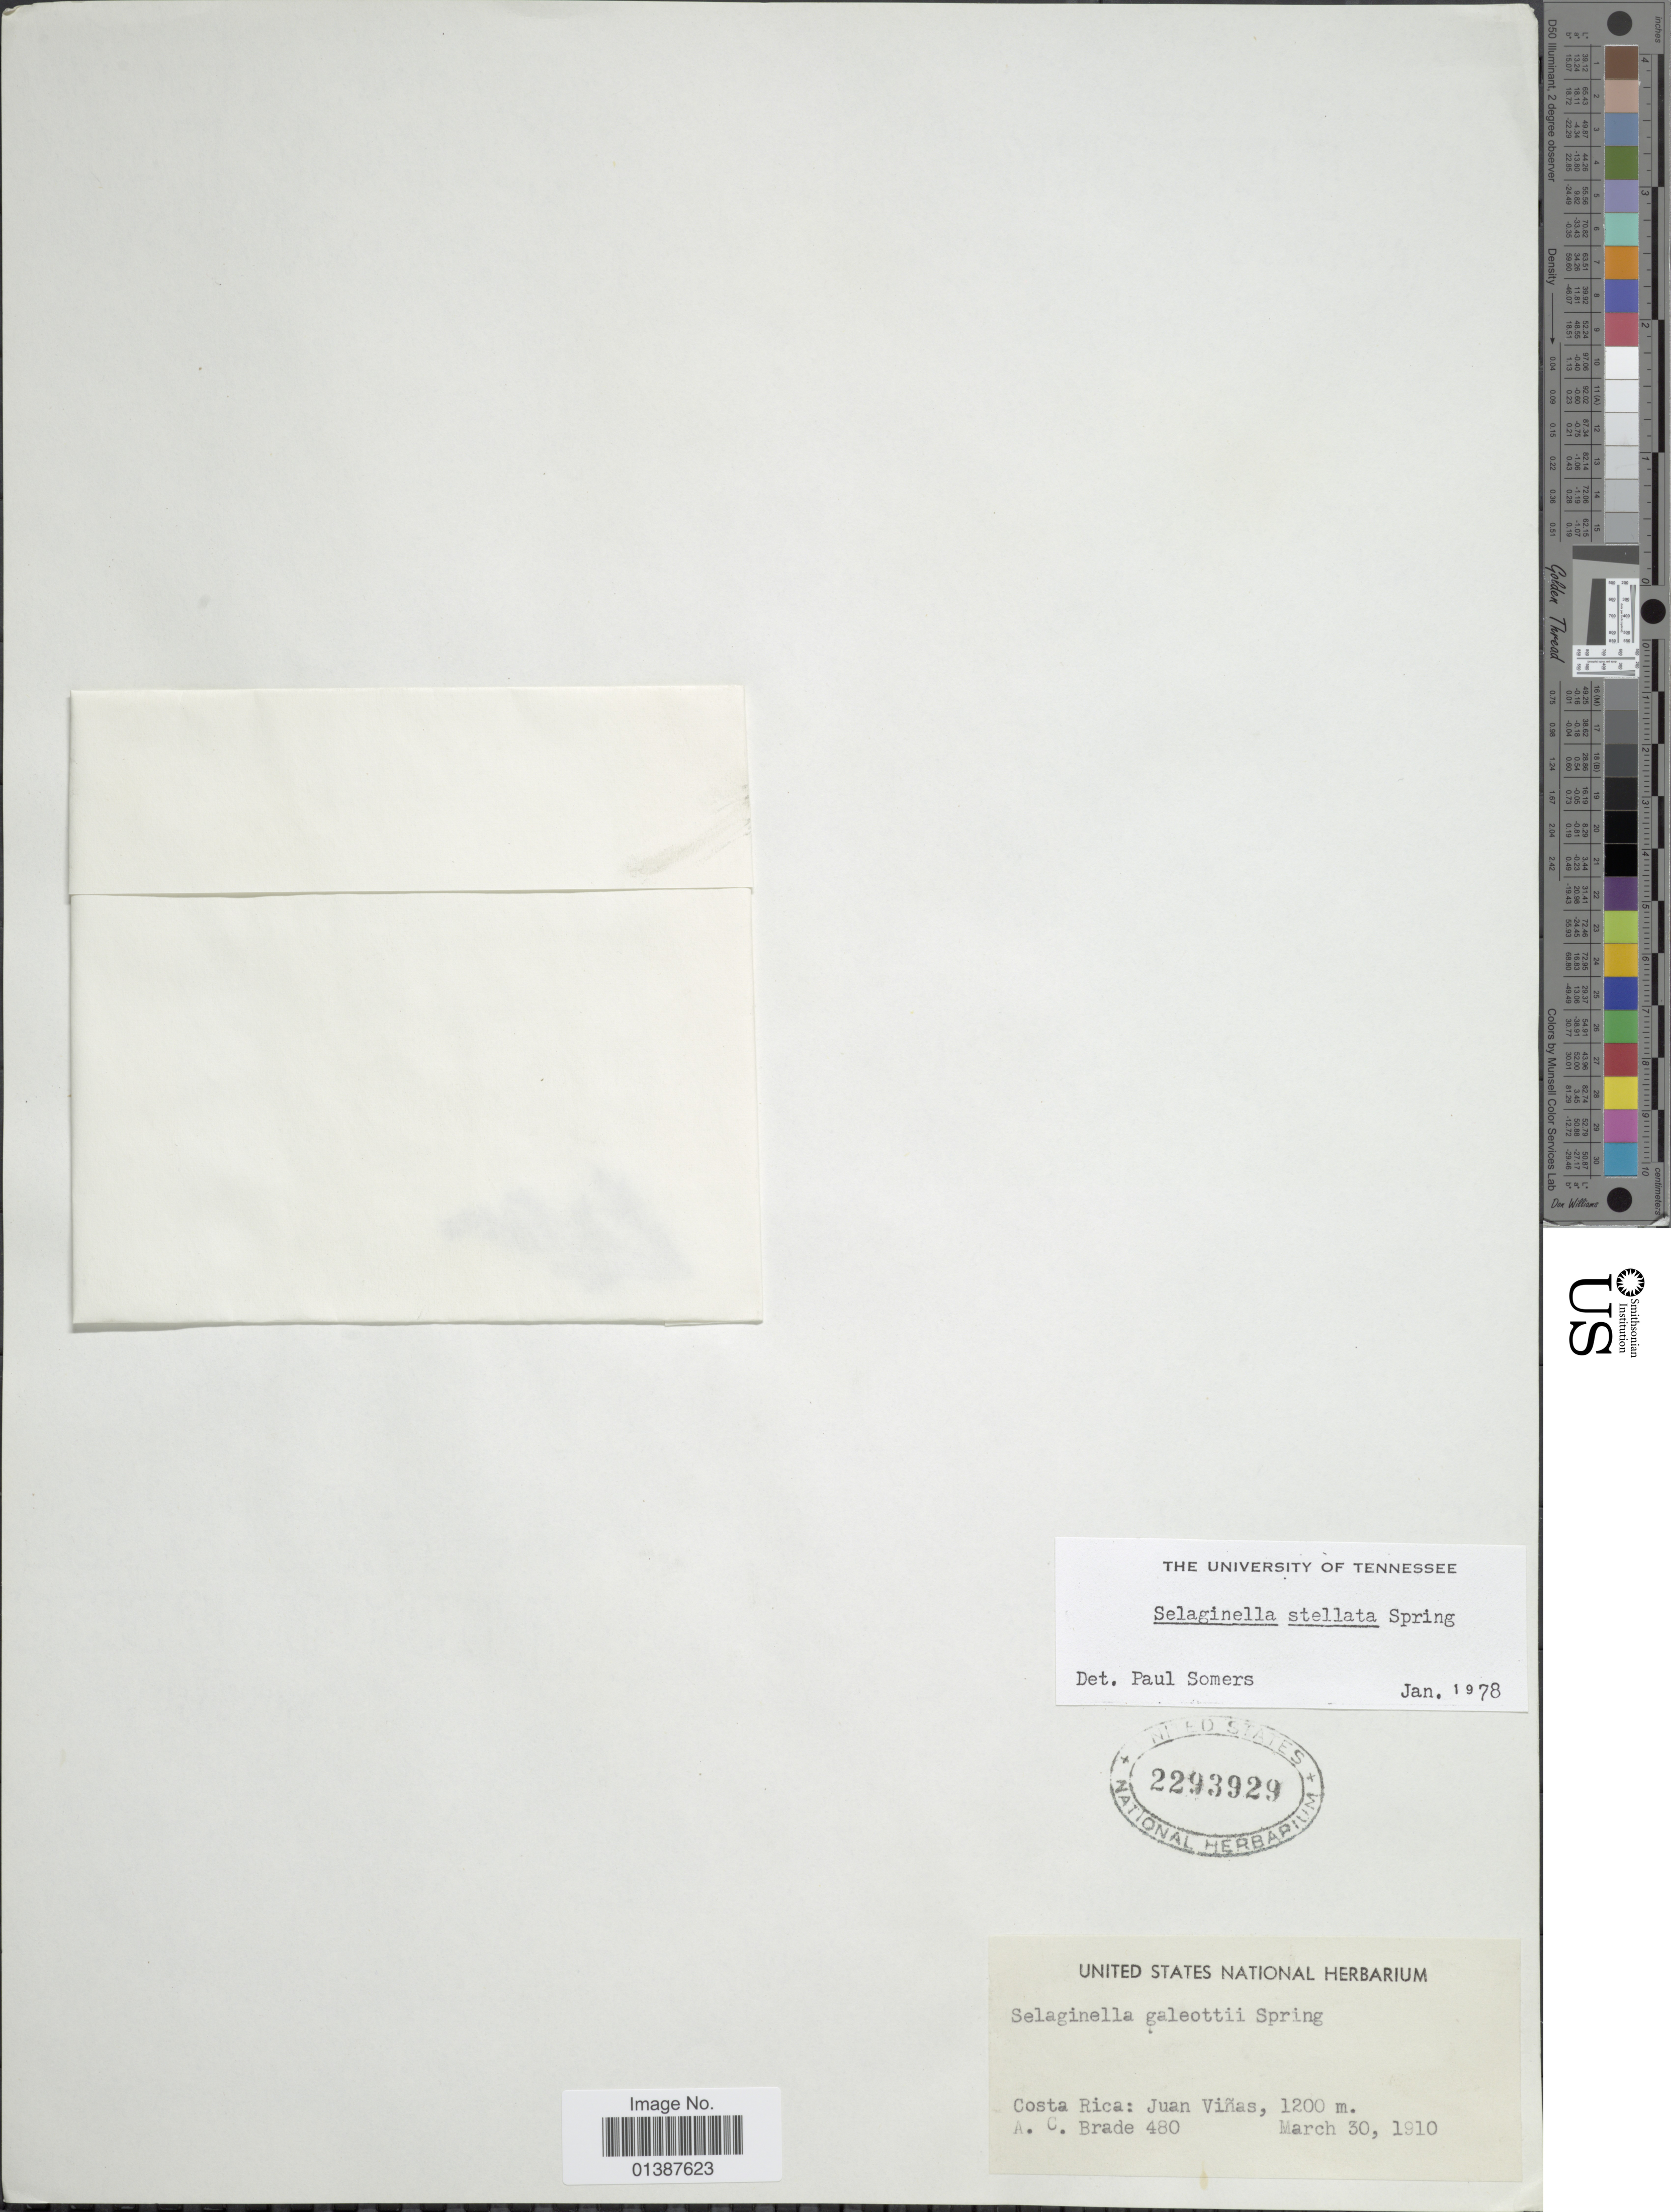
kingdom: Plantae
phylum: Tracheophyta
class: Lycopodiopsida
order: Selaginellales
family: Selaginellaceae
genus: Selaginella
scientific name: Selaginella galeottii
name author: Spring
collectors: A. C. Brade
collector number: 480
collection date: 1910-03-30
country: Costa Rica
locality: Juan Viñas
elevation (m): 1200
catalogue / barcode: US 2293929